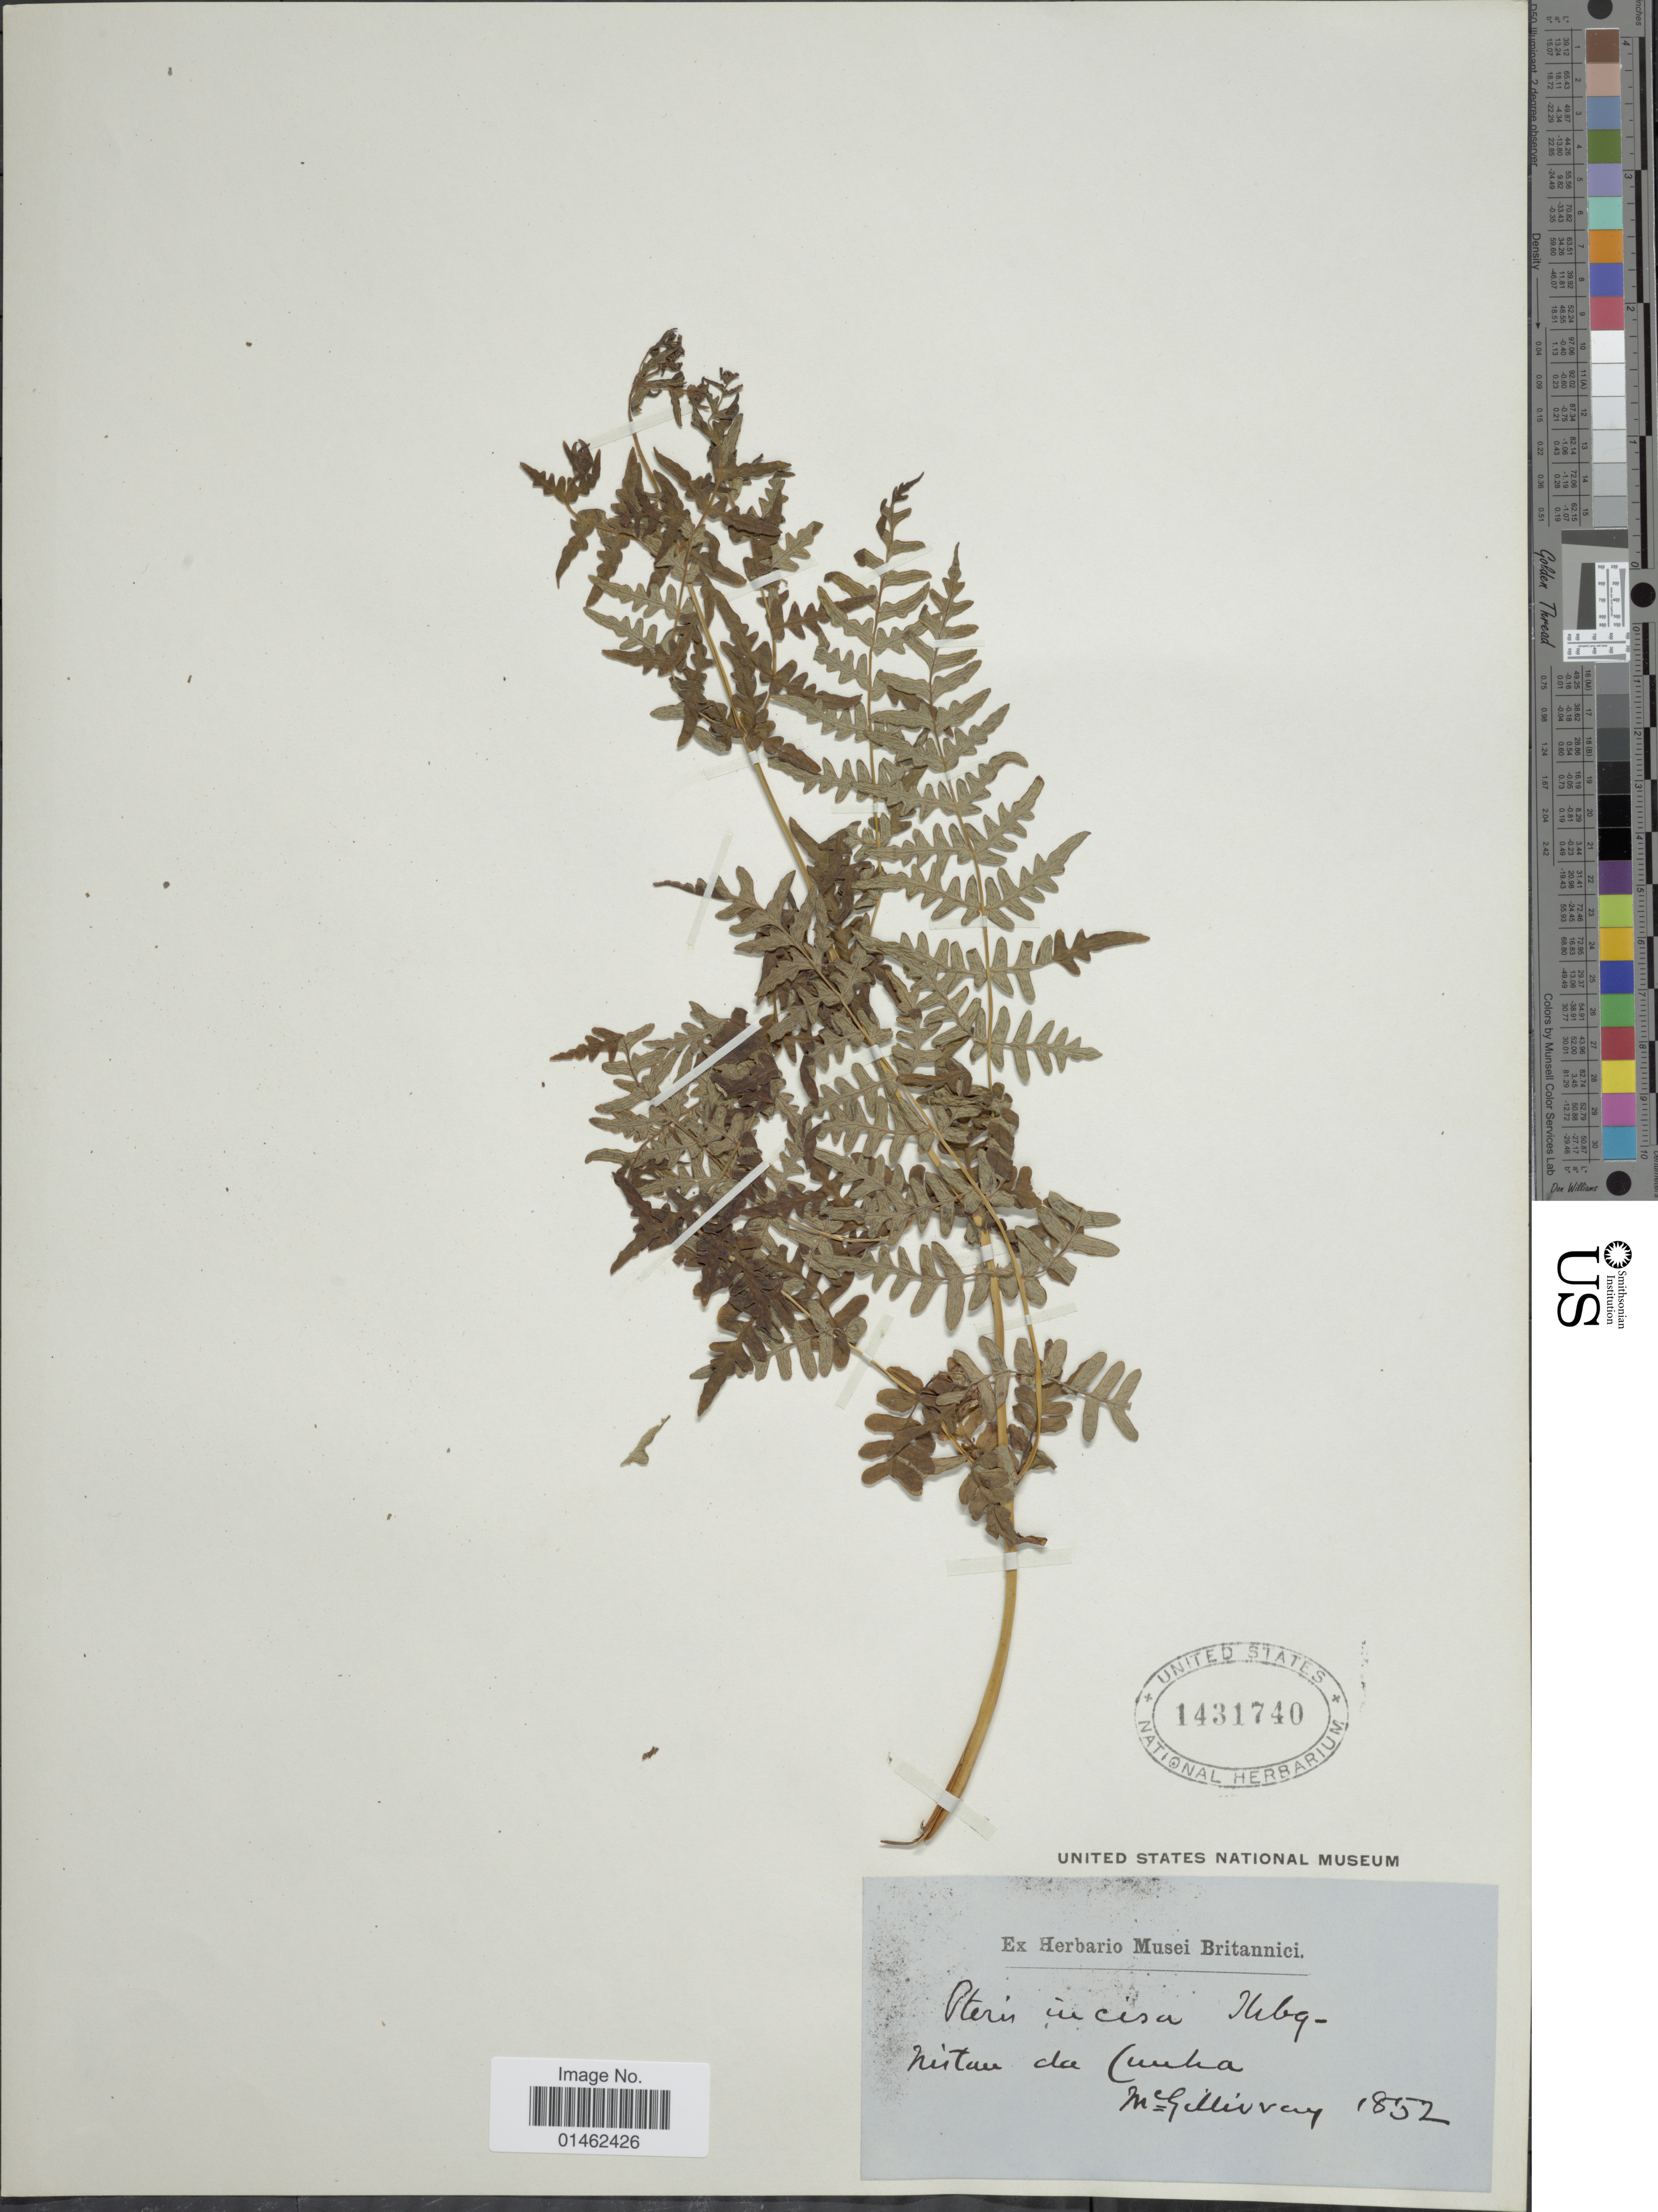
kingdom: Plantae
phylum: Tracheophyta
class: Polypodiopsida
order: Polypodiales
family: Dennstaedtiaceae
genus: Histiopteris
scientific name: Histiopteris incisa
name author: (Thunb.) J. Sm.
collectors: Gilli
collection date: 1852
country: St. Helena Islands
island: Tristan da Cunha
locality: Mistan du Cunha [interpreted]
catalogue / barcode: US 1431740